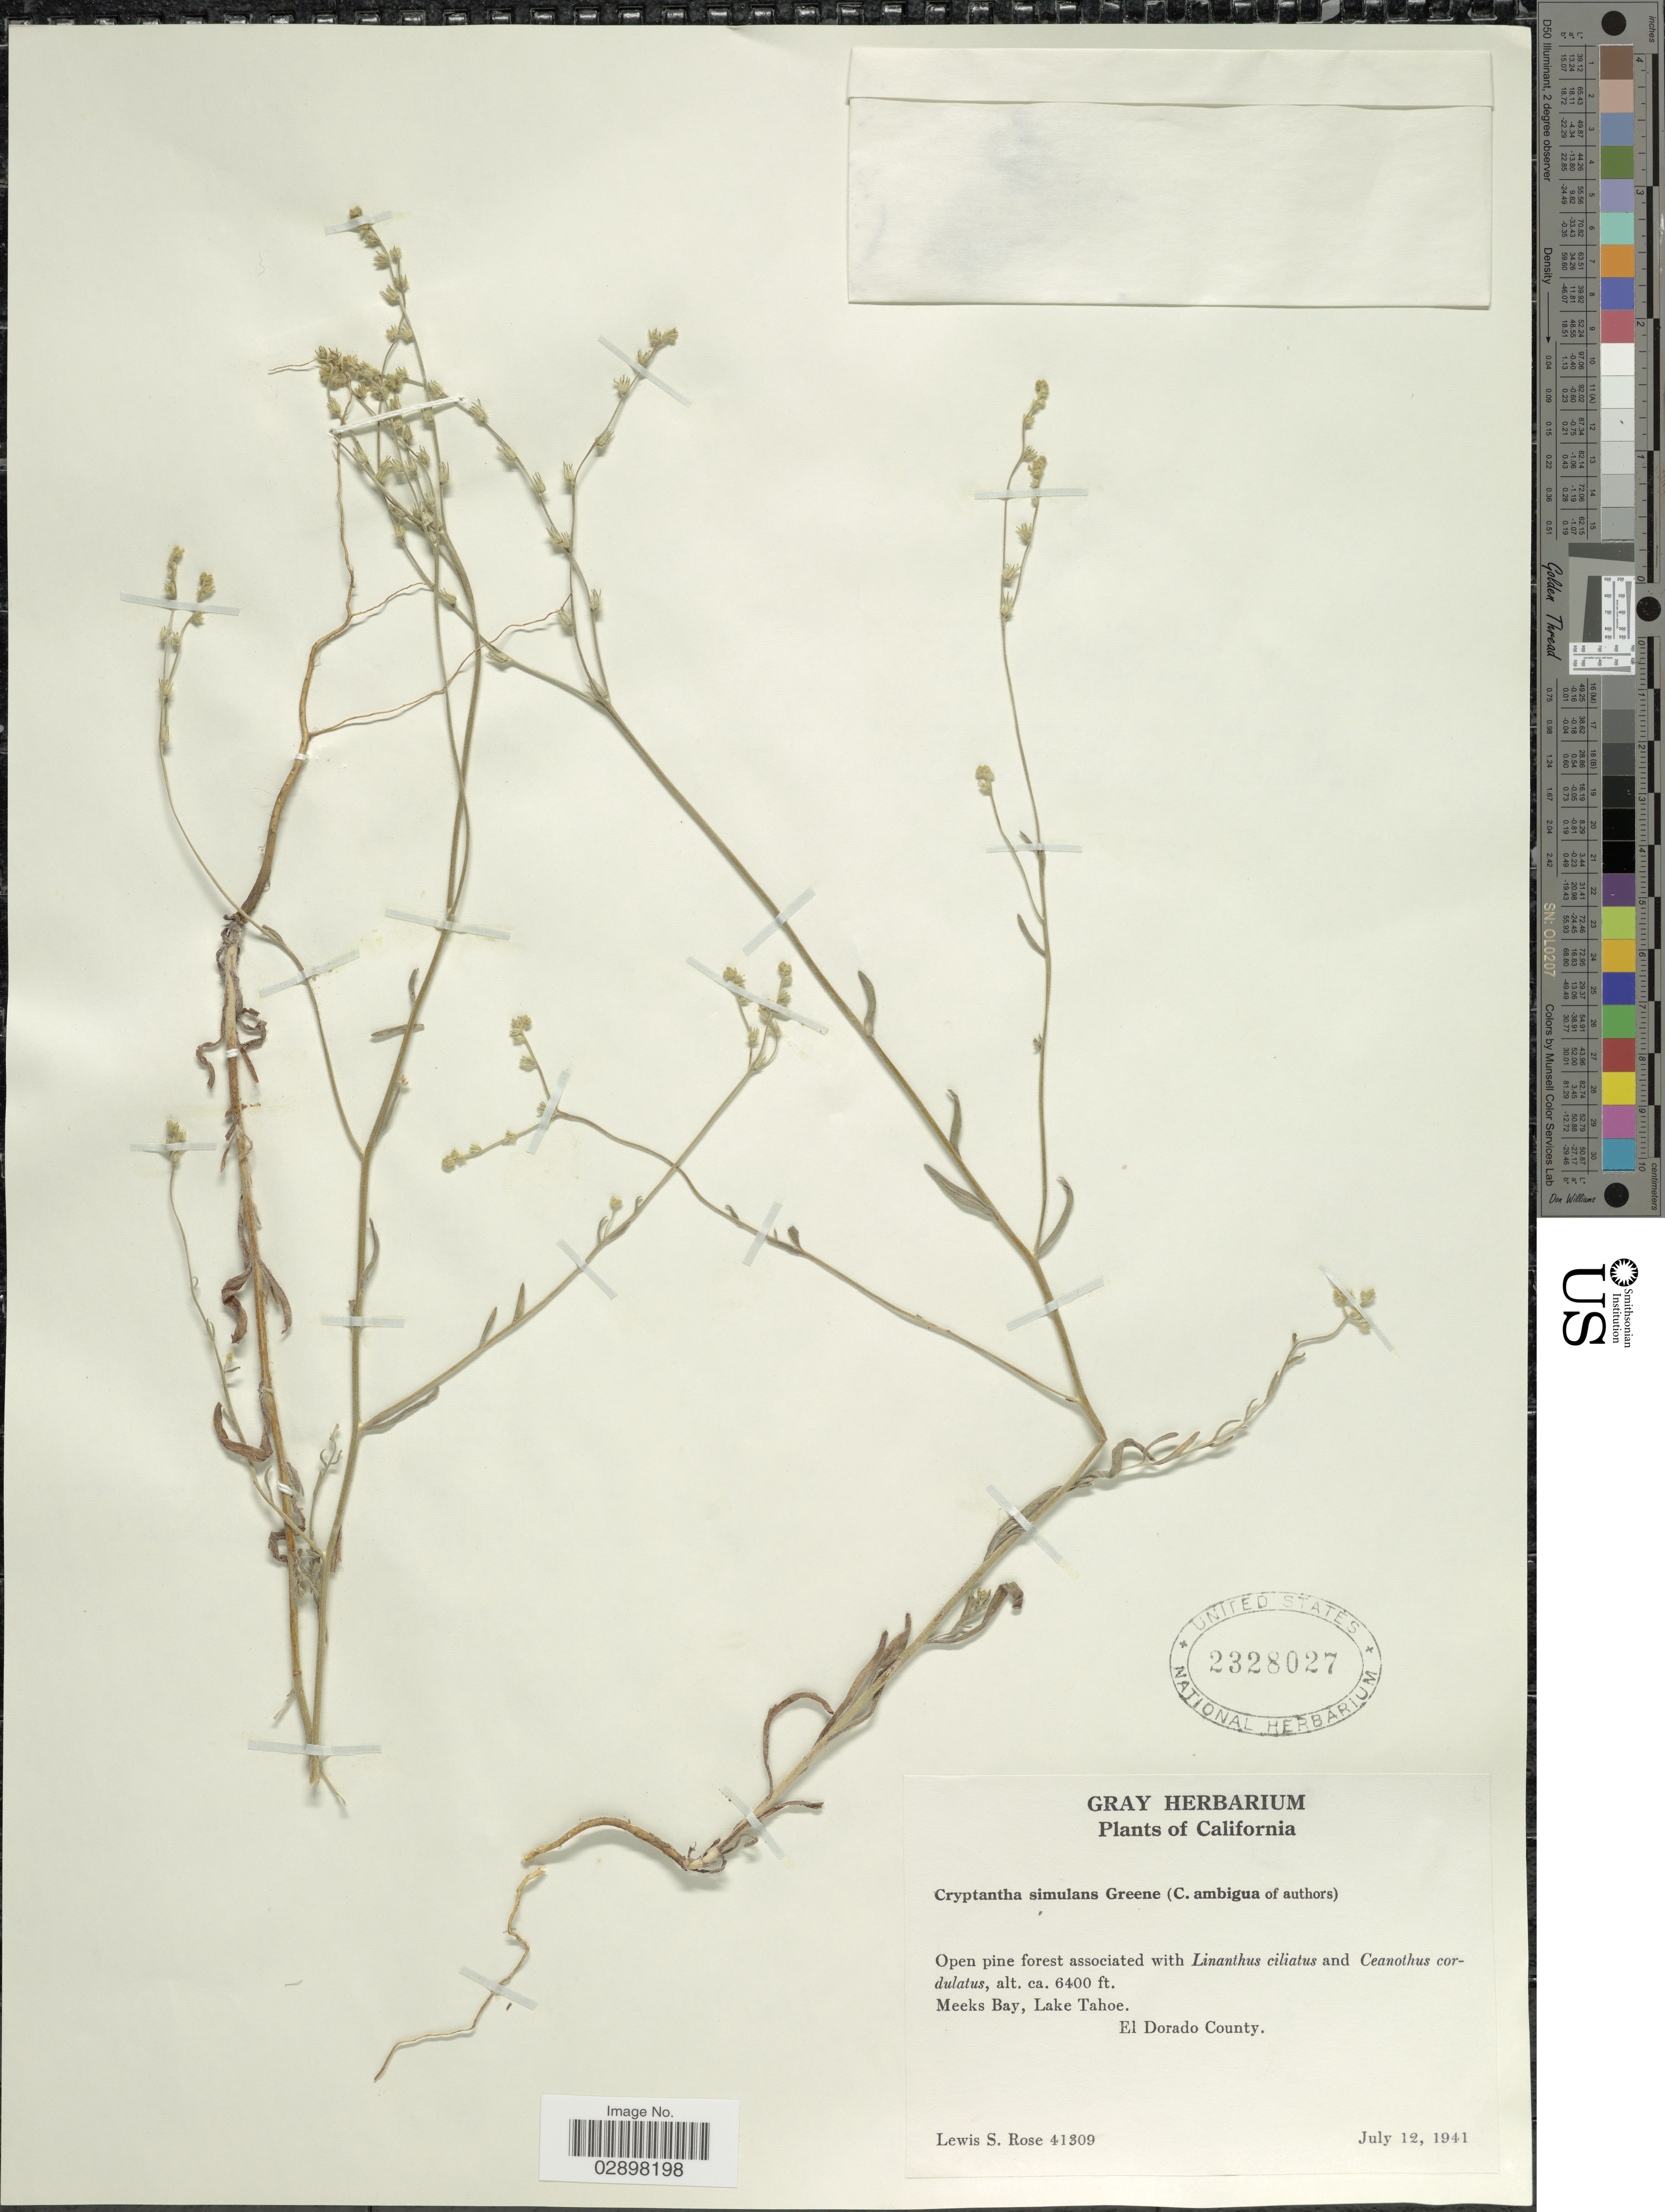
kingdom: Plantae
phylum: Tracheophyta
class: Magnoliopsida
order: Boraginales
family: Boraginaceae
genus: Cryptantha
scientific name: Cryptantha simulans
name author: Greene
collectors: L. S. Rose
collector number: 41309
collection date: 1941-07-12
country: United States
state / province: California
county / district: El Dorado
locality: Meeks Bay, Lake Tahoe, El Dorado County.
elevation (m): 1951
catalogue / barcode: US 2328027